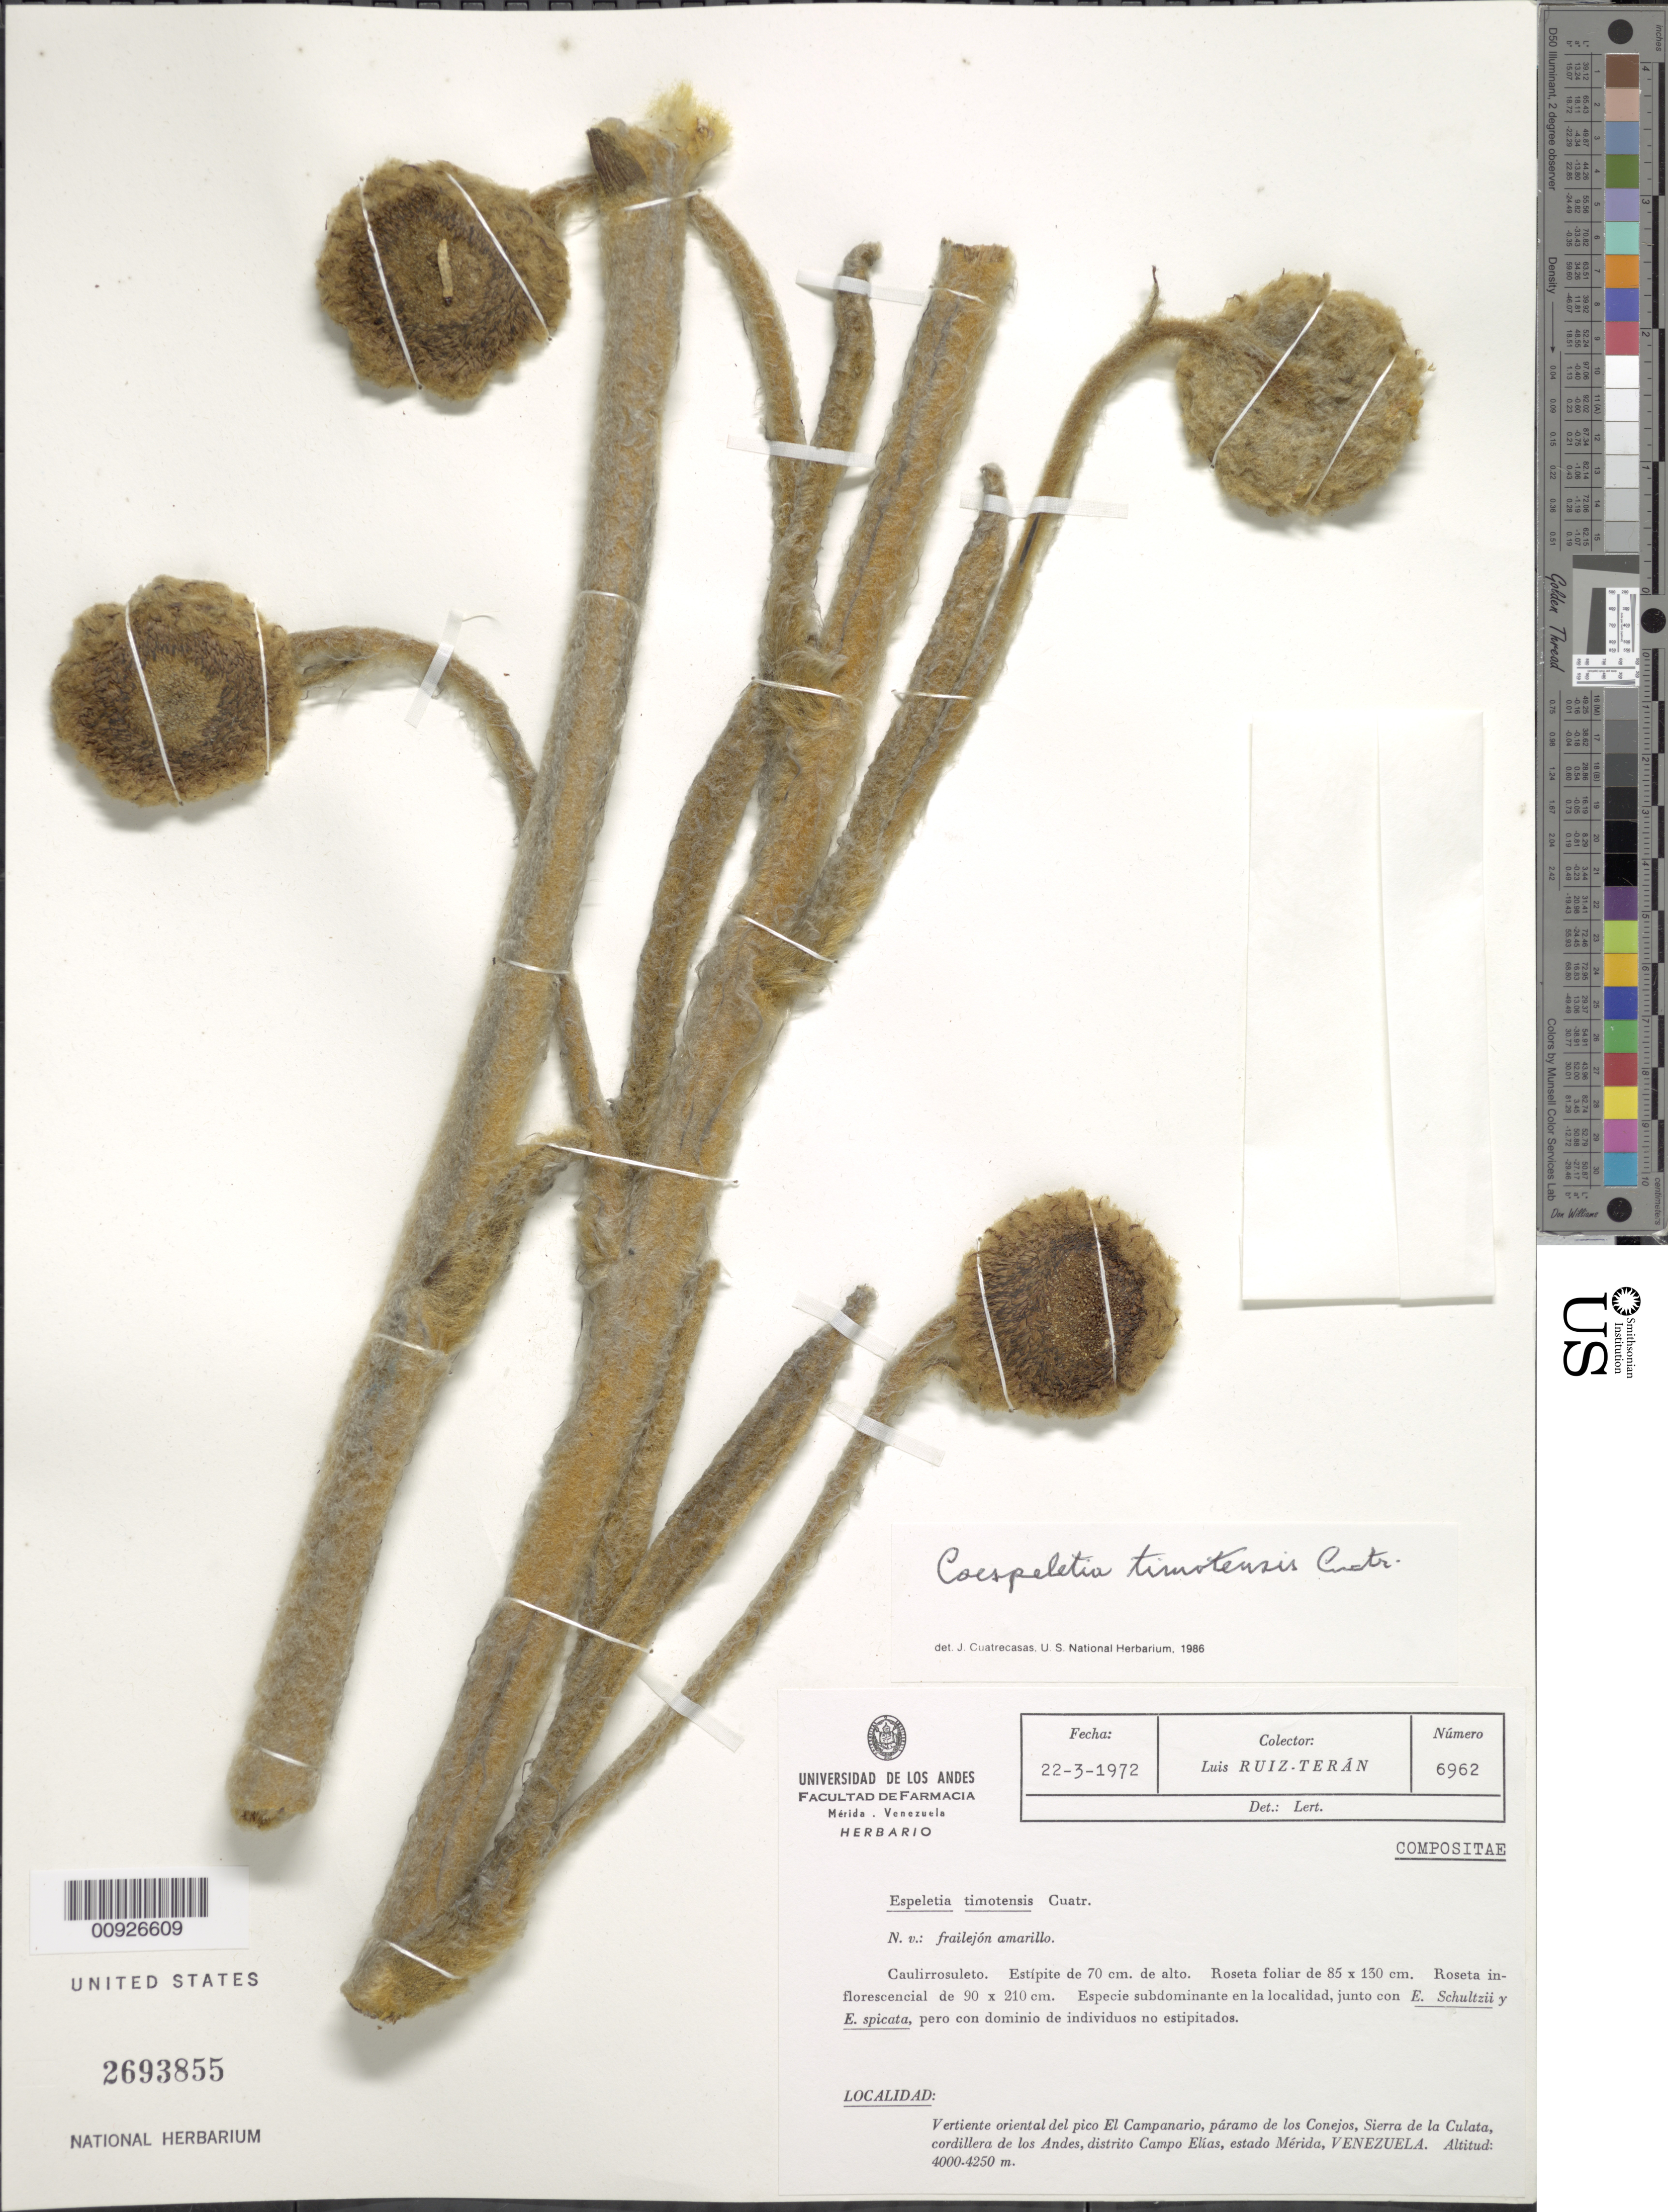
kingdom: Plantae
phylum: Tracheophyta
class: Magnoliopsida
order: Asterales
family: Asteraceae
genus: Coespeletia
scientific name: Coespeletia timotensis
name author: (Cuatrec.) Cuatrec.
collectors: L. E. Ruíz-Terán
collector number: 6962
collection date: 1972-03-22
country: Venezuela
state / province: Mérida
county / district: Campo Elías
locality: P. de los Conejos. Vertiente oriental del pico El Campanario, Sierra de la Culata, Cordillera de los Andes.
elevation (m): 4000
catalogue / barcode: US 2693855